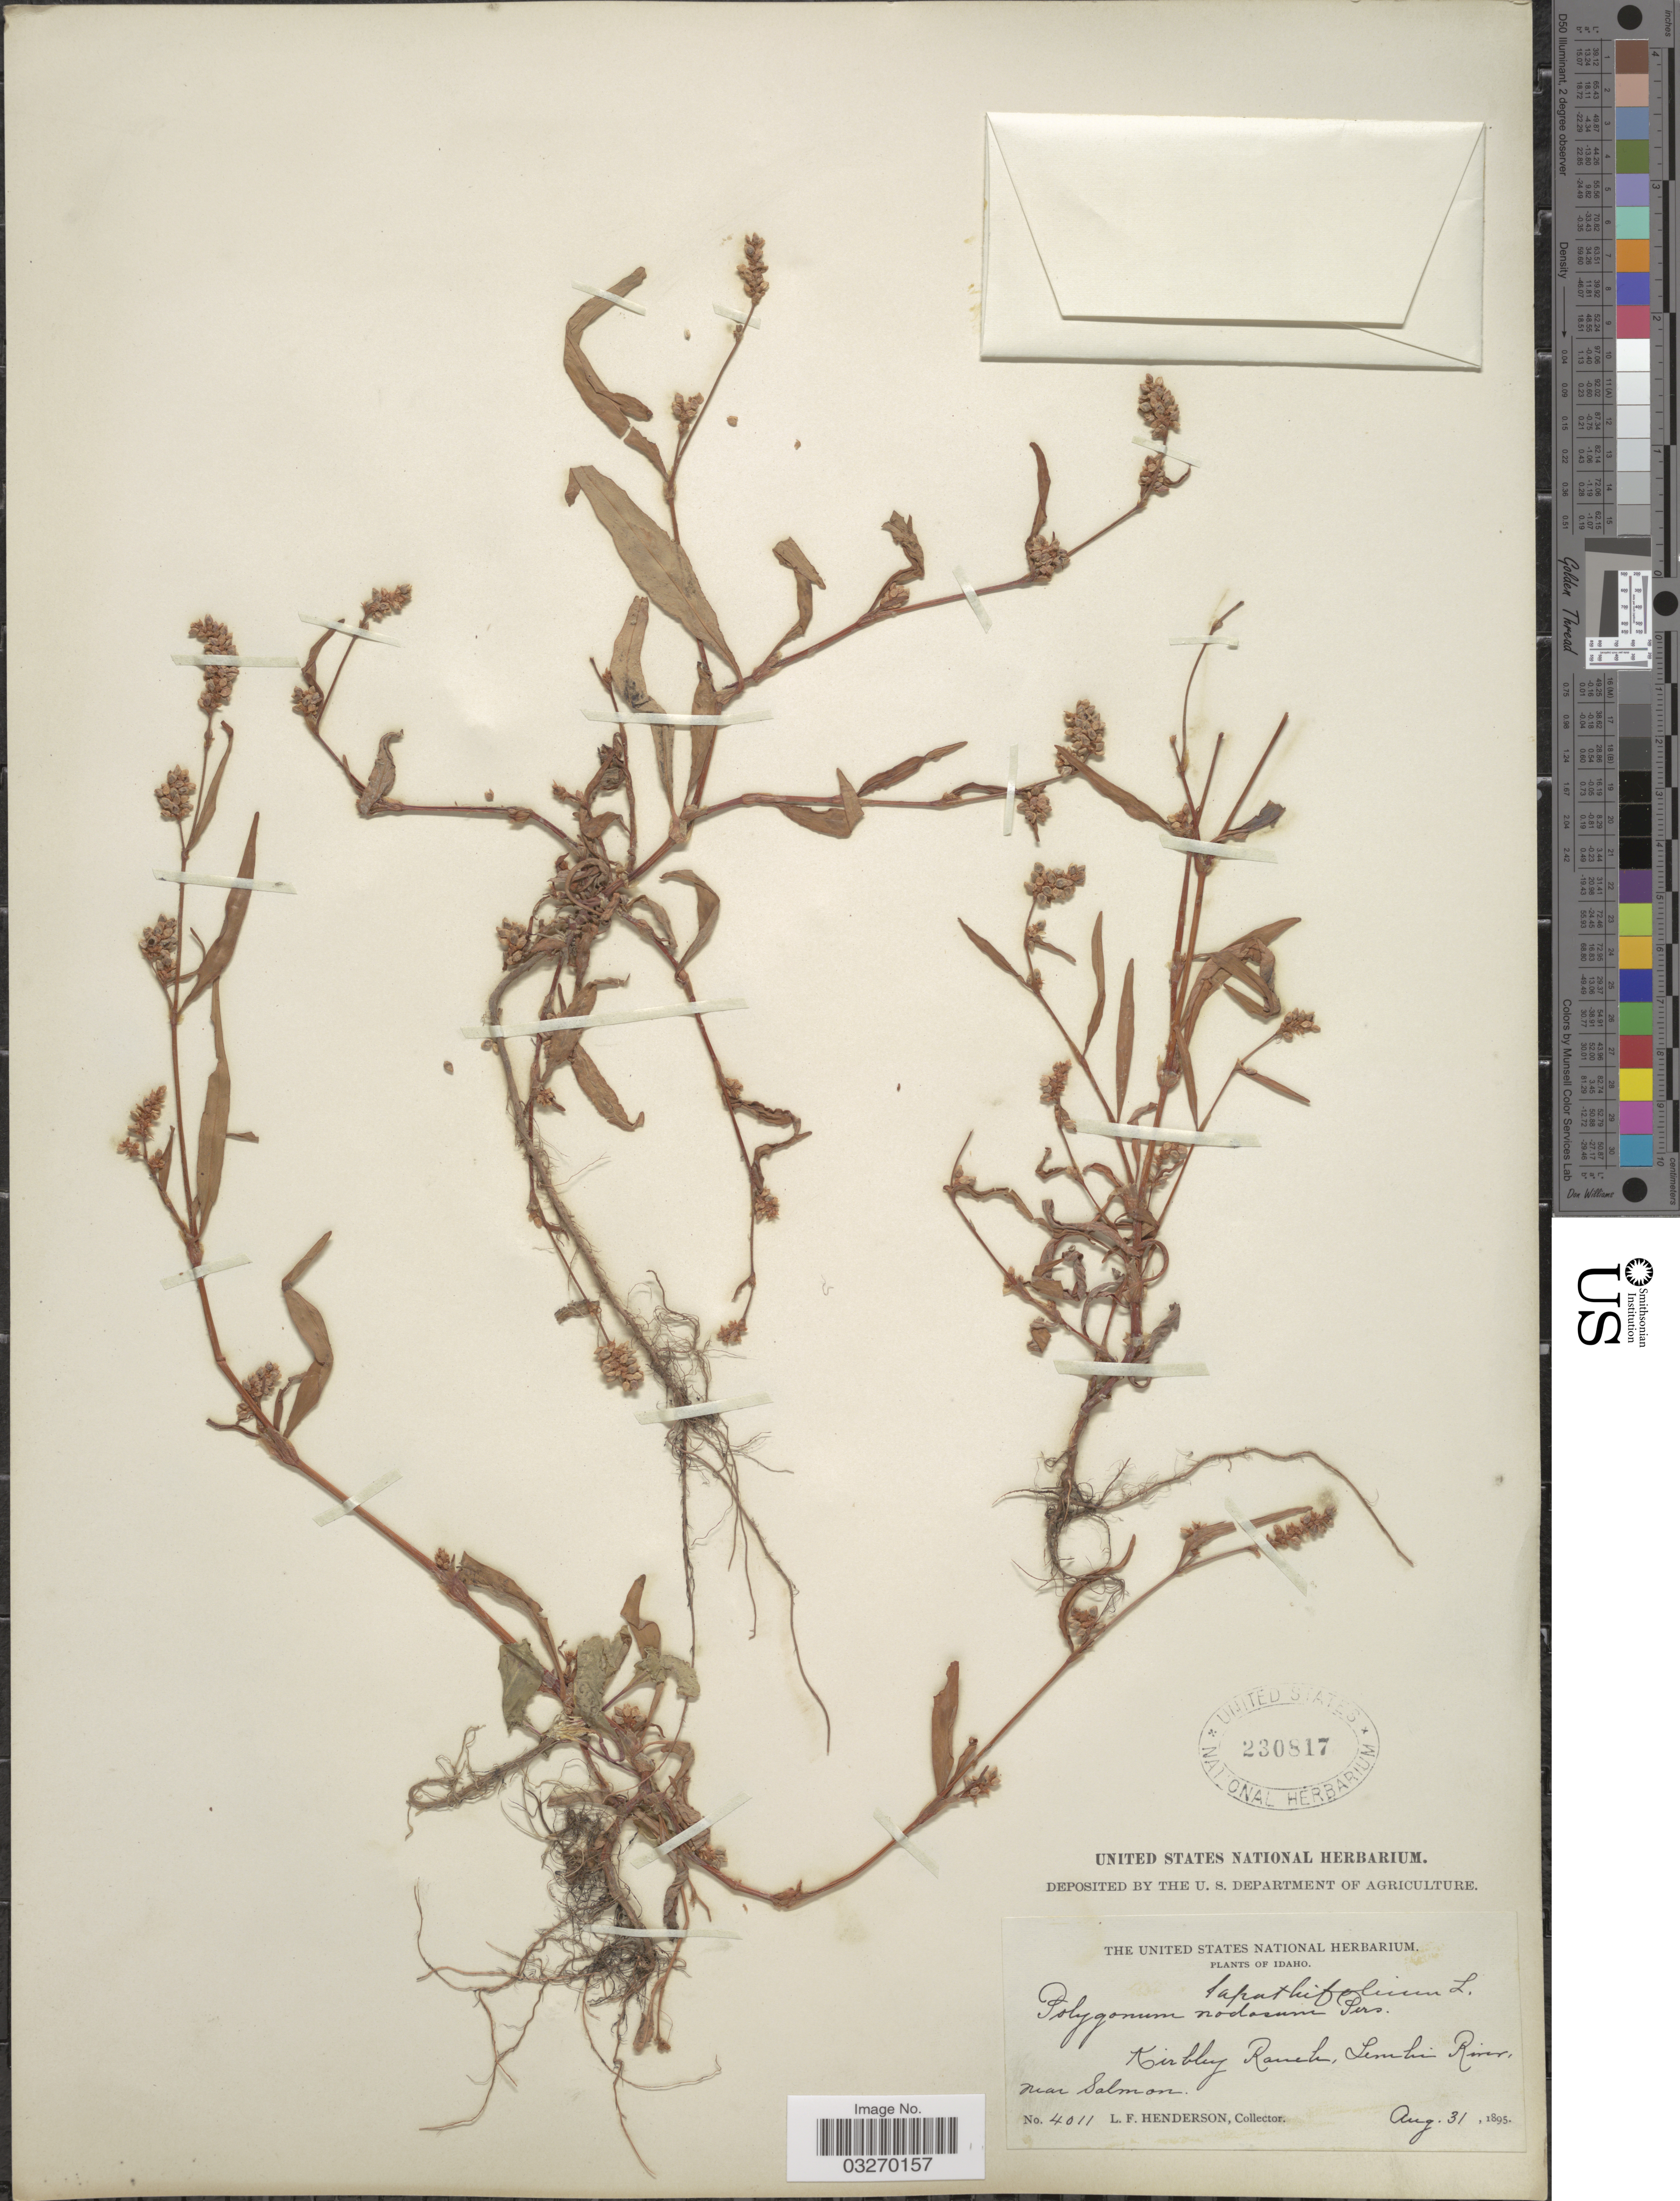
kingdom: Plantae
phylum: Tracheophyta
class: Magnoliopsida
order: Caryophyllales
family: Polygonaceae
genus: Persicaria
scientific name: Persicaria lapathifolia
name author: (L.) Delarbre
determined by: Atha, D. E.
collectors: L. Henderson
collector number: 4011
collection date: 1895-08-31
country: United States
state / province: Idaho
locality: Kirbley Ranch, Lemhi River, near Salmon.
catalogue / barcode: US 230817